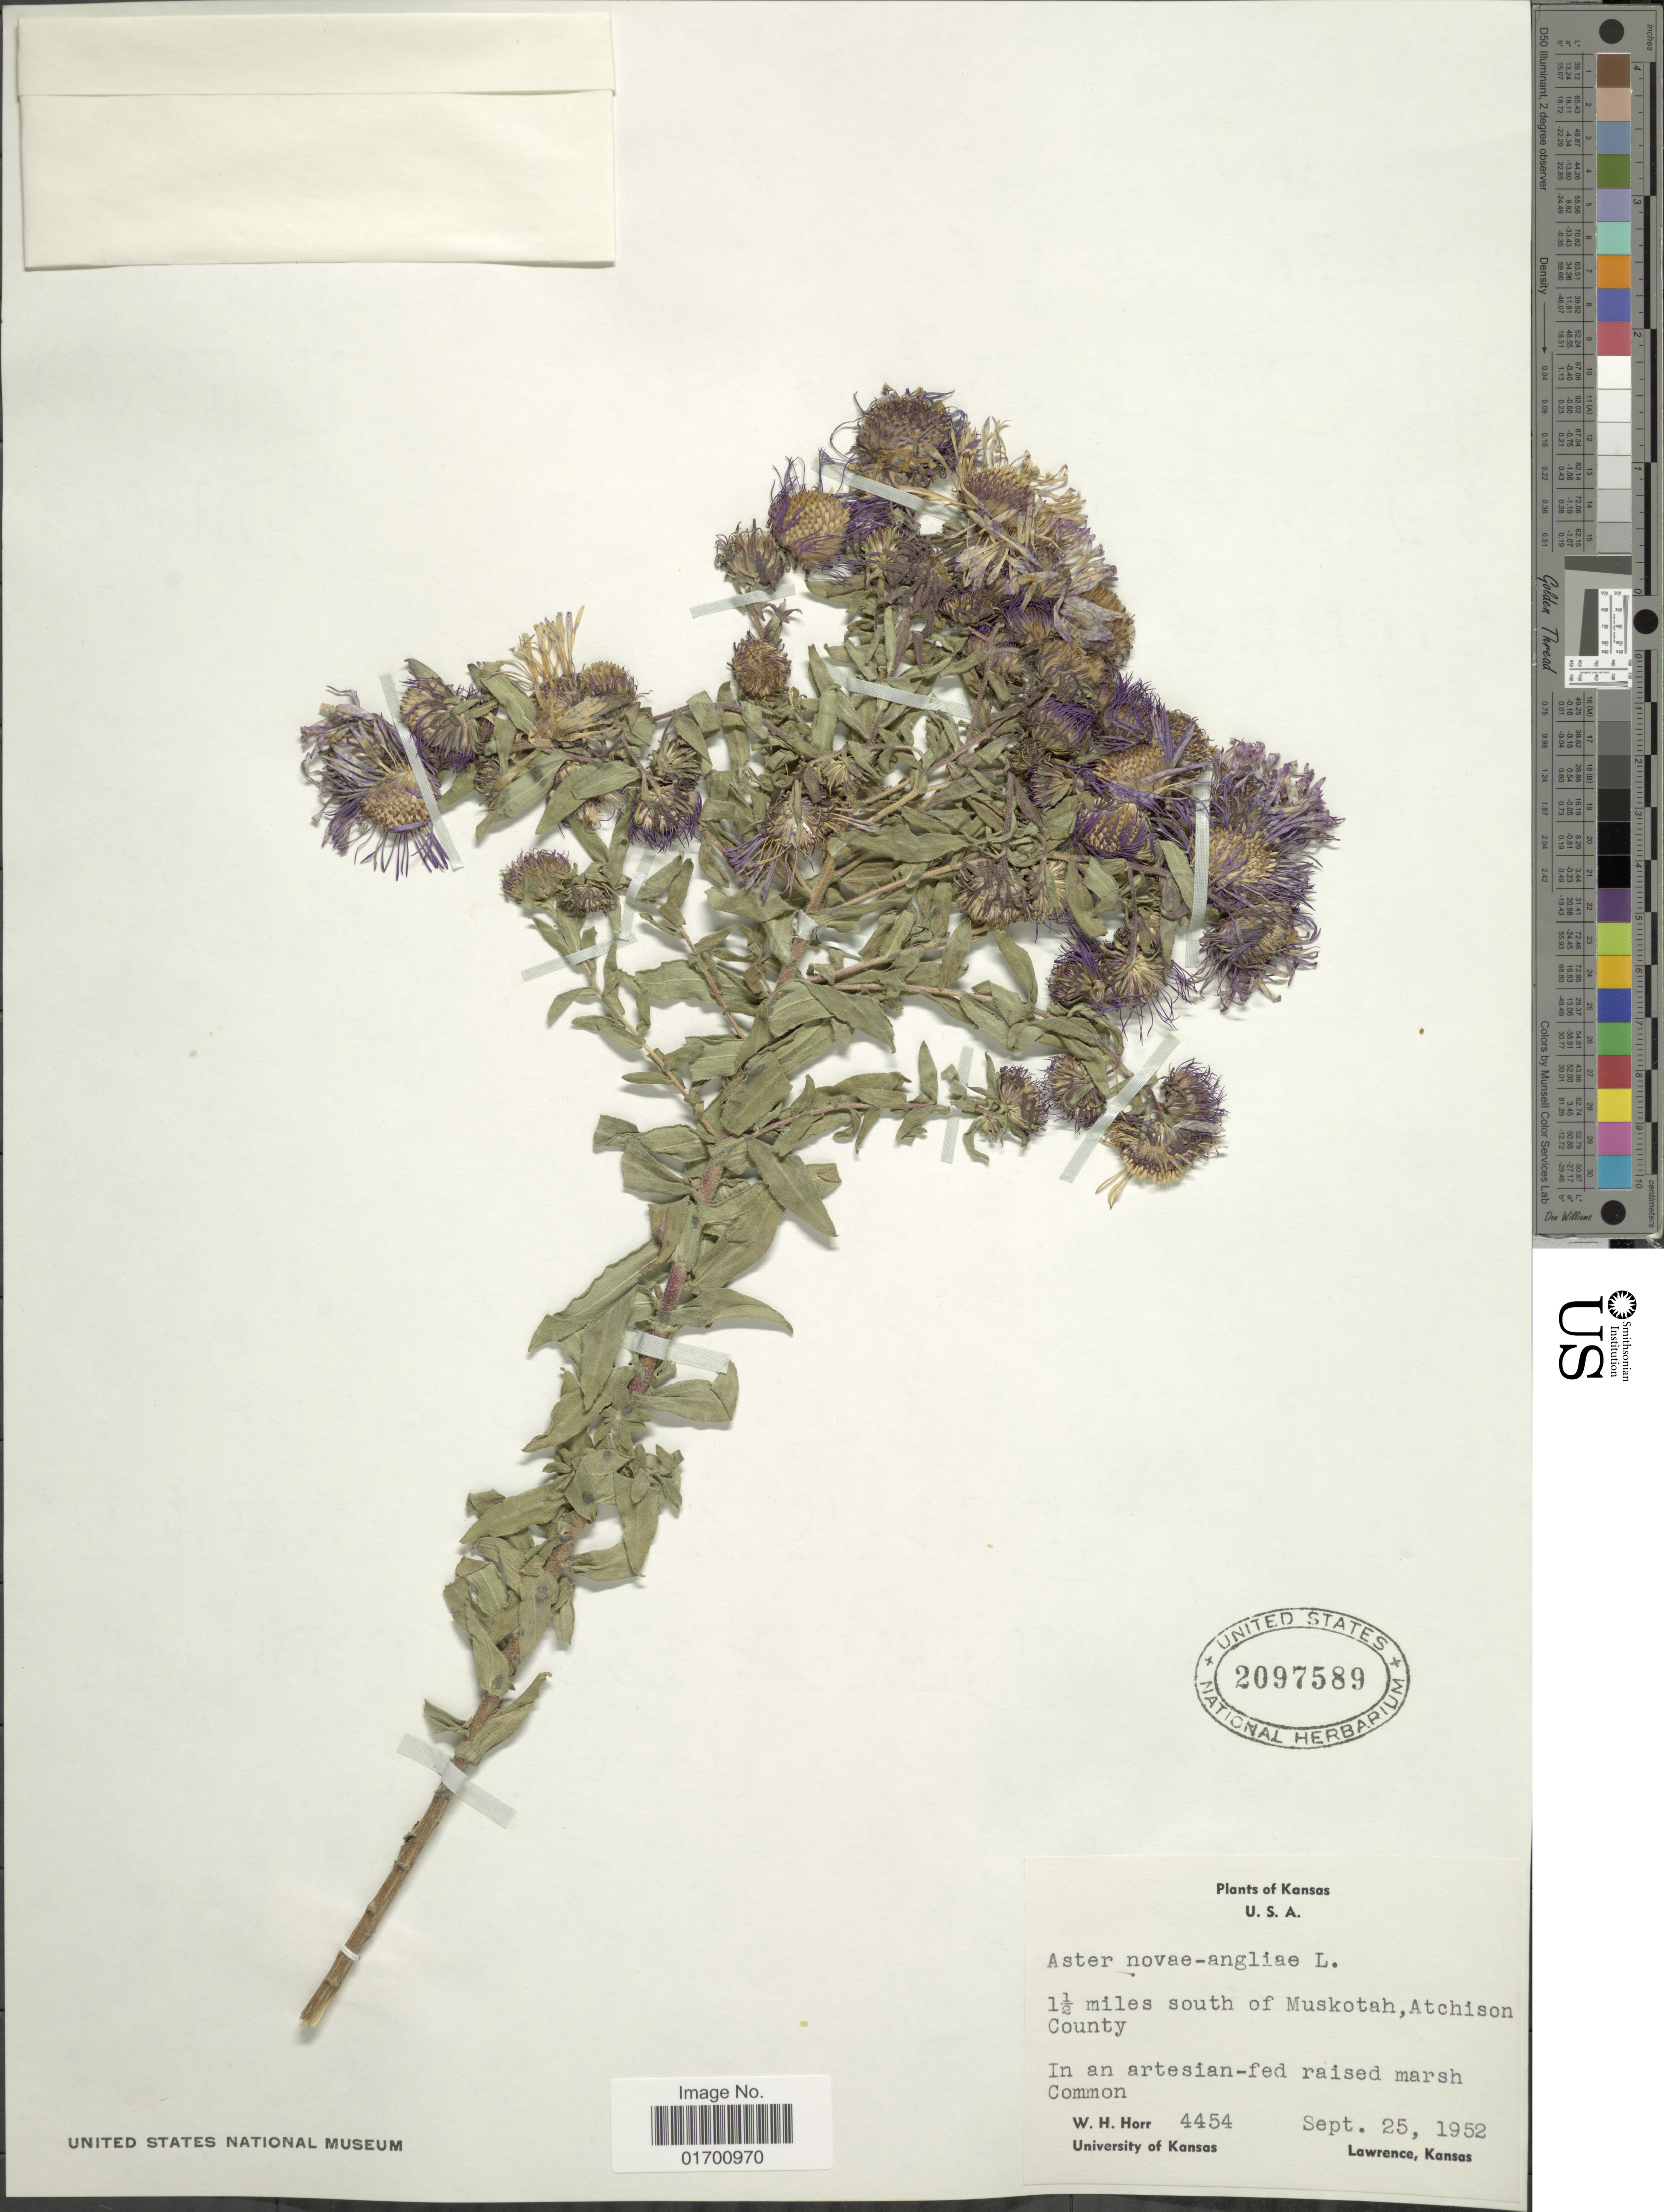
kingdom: Plantae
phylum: Tracheophyta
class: Magnoliopsida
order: Asterales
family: Asteraceae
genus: Symphyotrichum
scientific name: Symphyotrichum novae-angliae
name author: (L.) G.L. Nesom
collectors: W. H. Horr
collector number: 4454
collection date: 1952-09-25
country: United States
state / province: Kansas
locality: U.S.A. 1½ miles south of Muskotah, Atchison County. In an artesian-fed raised marsh.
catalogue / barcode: US 2097589